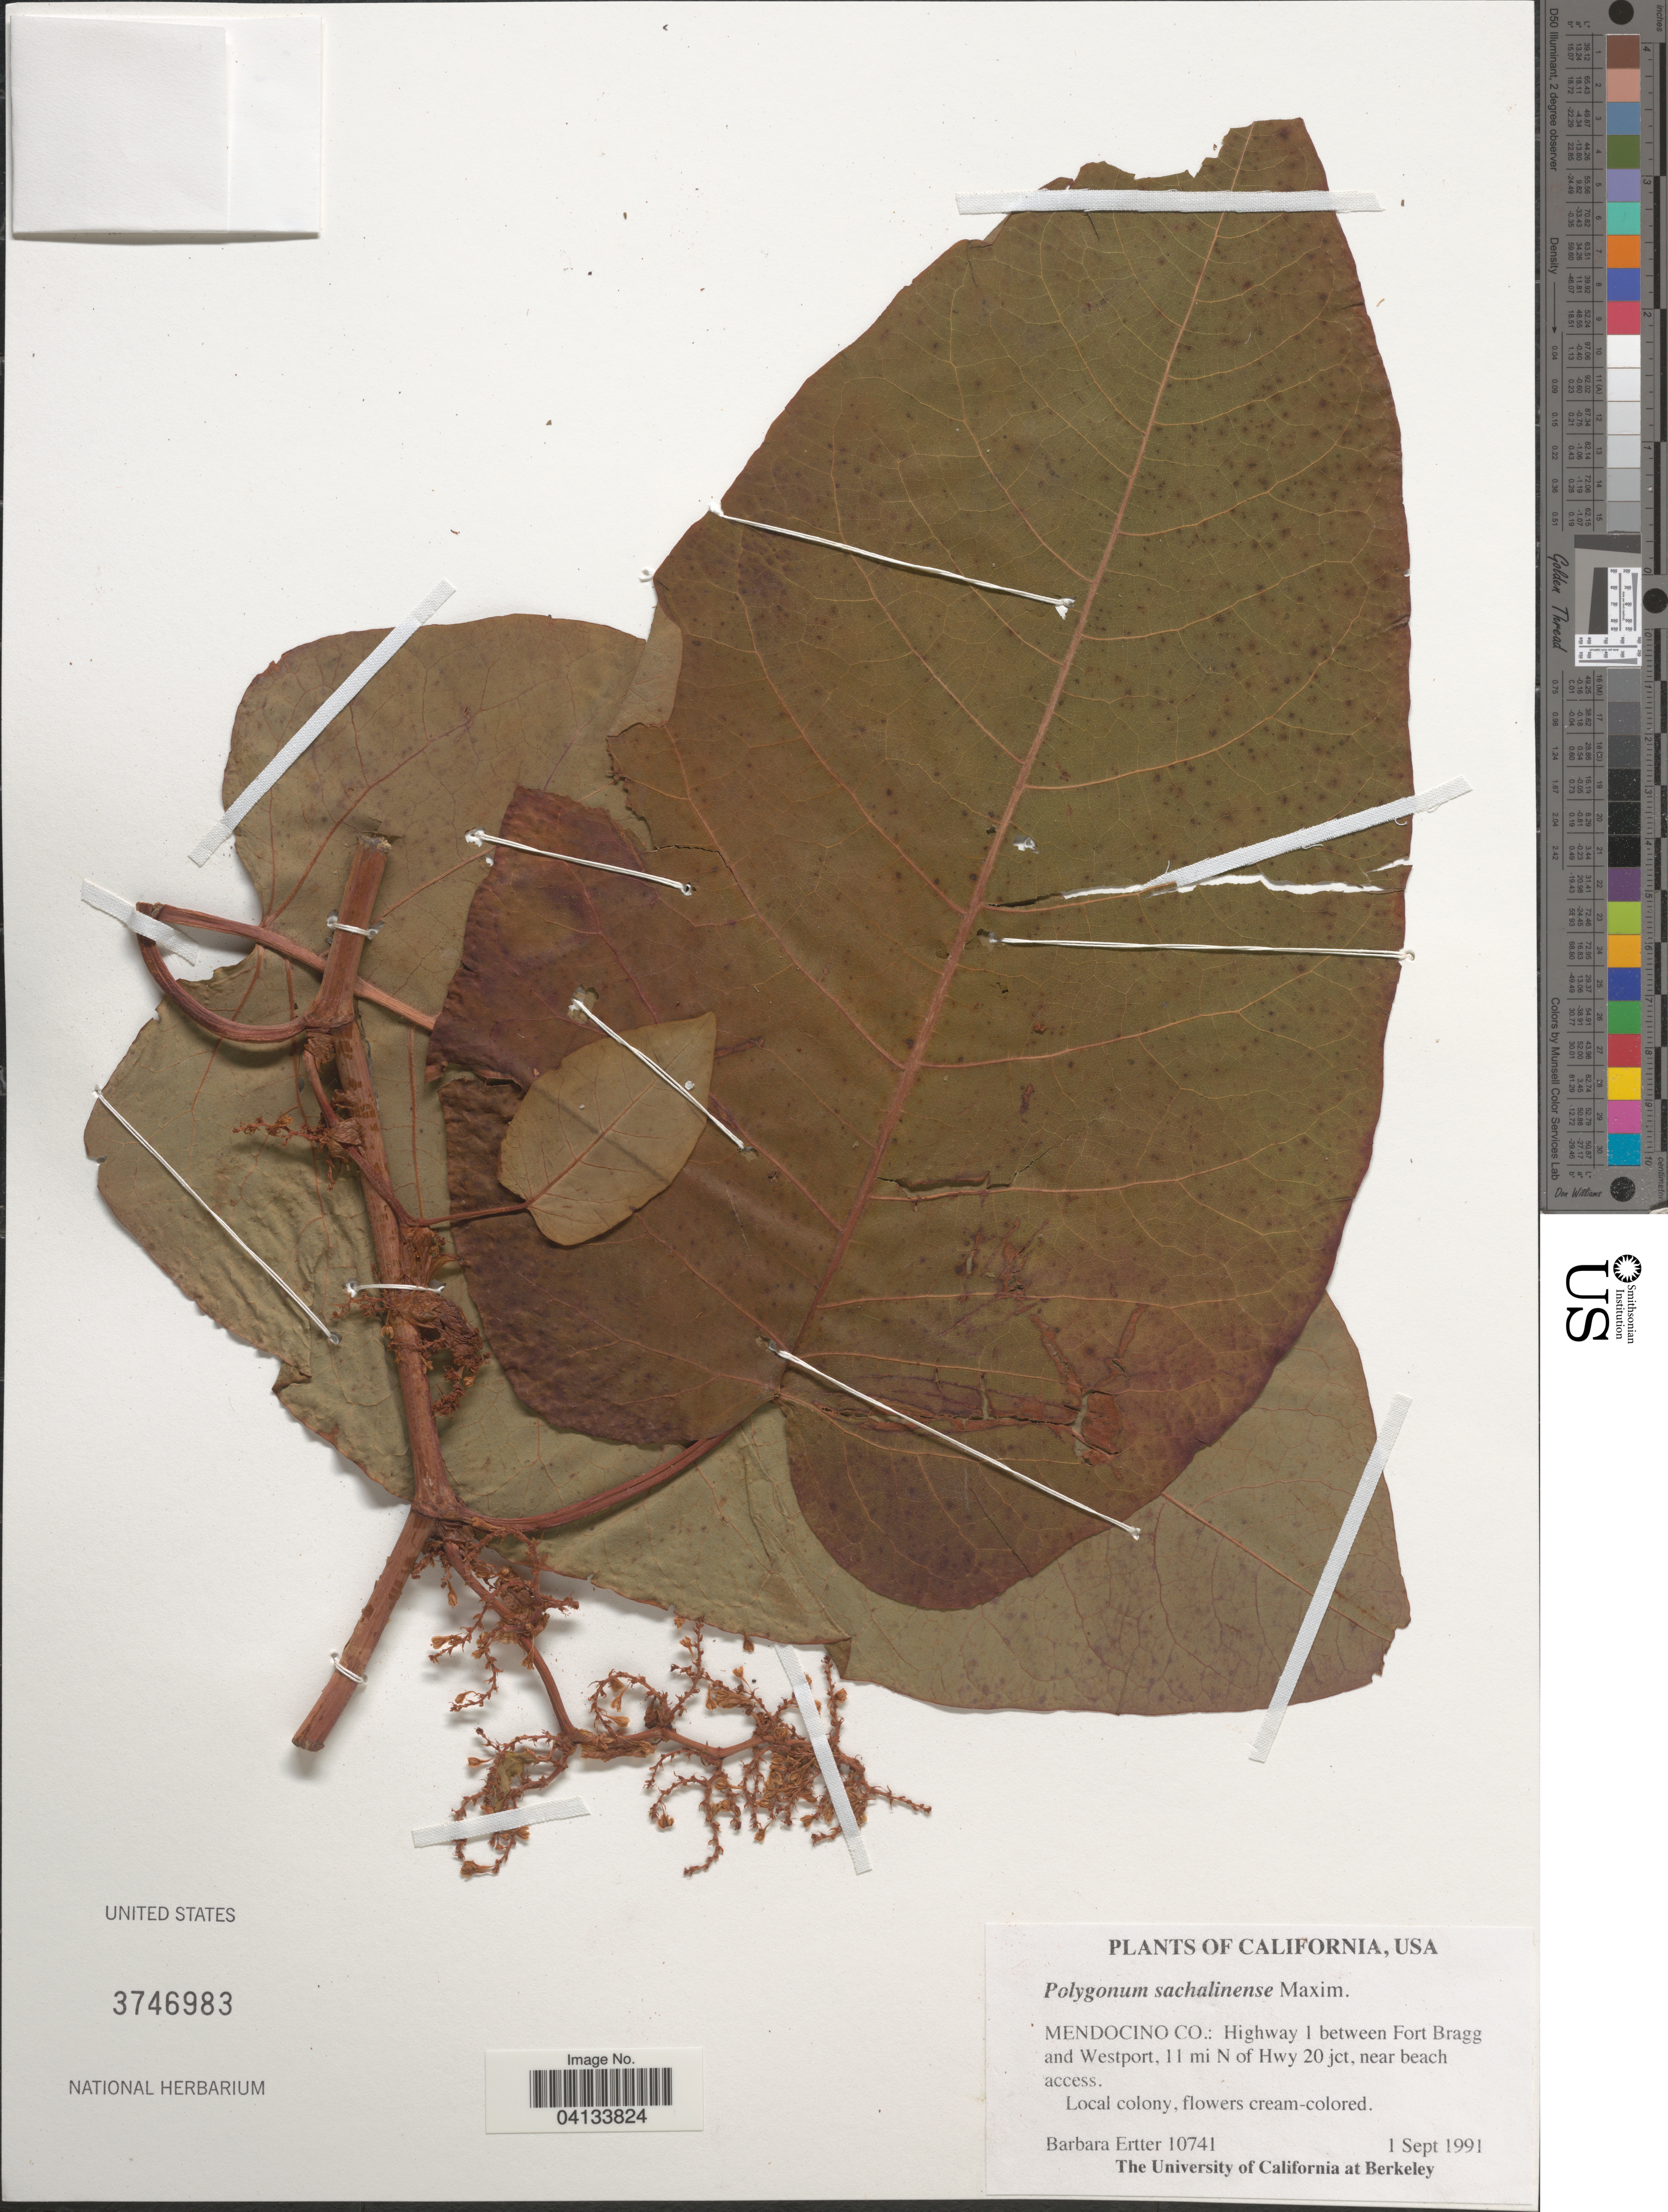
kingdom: Plantae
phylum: Tracheophyta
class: Magnoliopsida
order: Caryophyllales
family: Polygonaceae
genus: Reynoutria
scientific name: Reynoutria sachalinensis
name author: (F. Schmidt) Nakai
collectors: B. Ertter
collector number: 10741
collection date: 1991-09-01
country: United States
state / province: California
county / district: Mendocino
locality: Mendocino Co.: Highway 1 between Fort Bragg and Westport, 11 mi N of Hwy 20 jct, near beach access.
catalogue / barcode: US 3746983